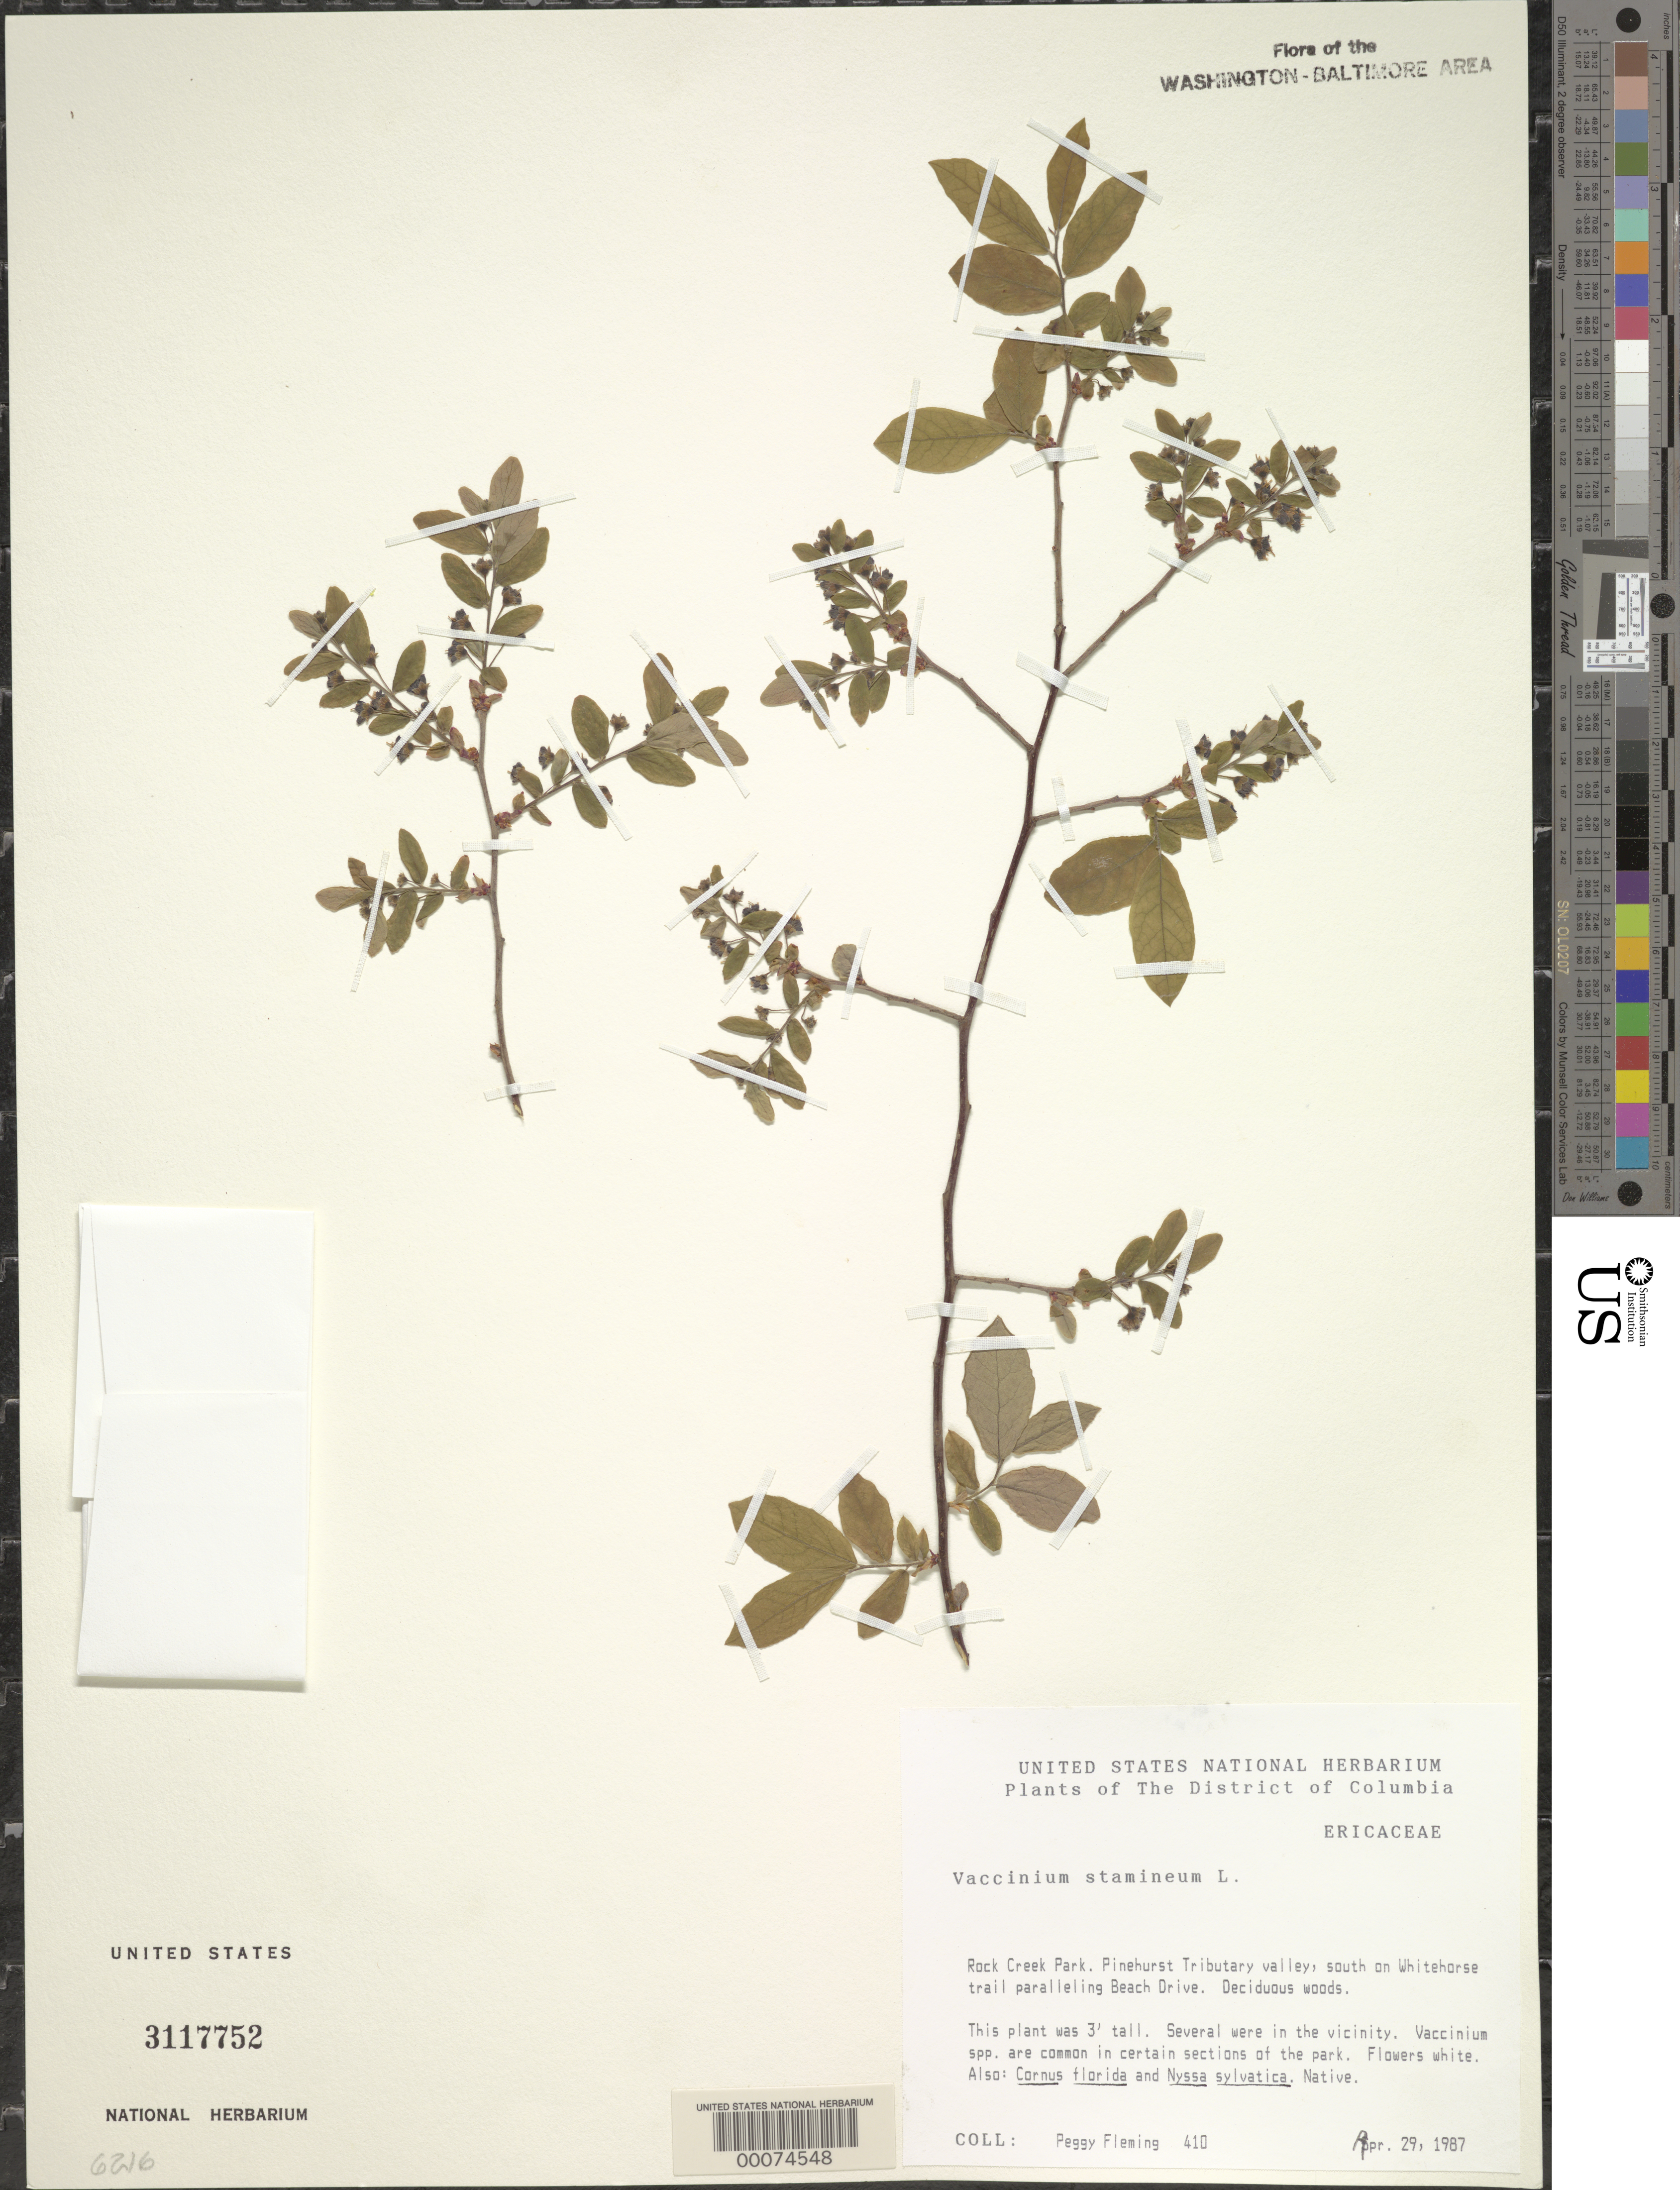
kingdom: Plantae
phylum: Tracheophyta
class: Magnoliopsida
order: Ericales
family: Ericaceae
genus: Vaccinium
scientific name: Vaccinium stamineum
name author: L.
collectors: P. Fleming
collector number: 410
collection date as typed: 29 Spr 1987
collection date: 1987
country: United States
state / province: District of Columbia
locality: Rock Creek Park. Pinehurst Tributary Valley, south on Whitehorse Rock Creek Park and Vicinity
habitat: Deciduous woods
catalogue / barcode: US 3117752